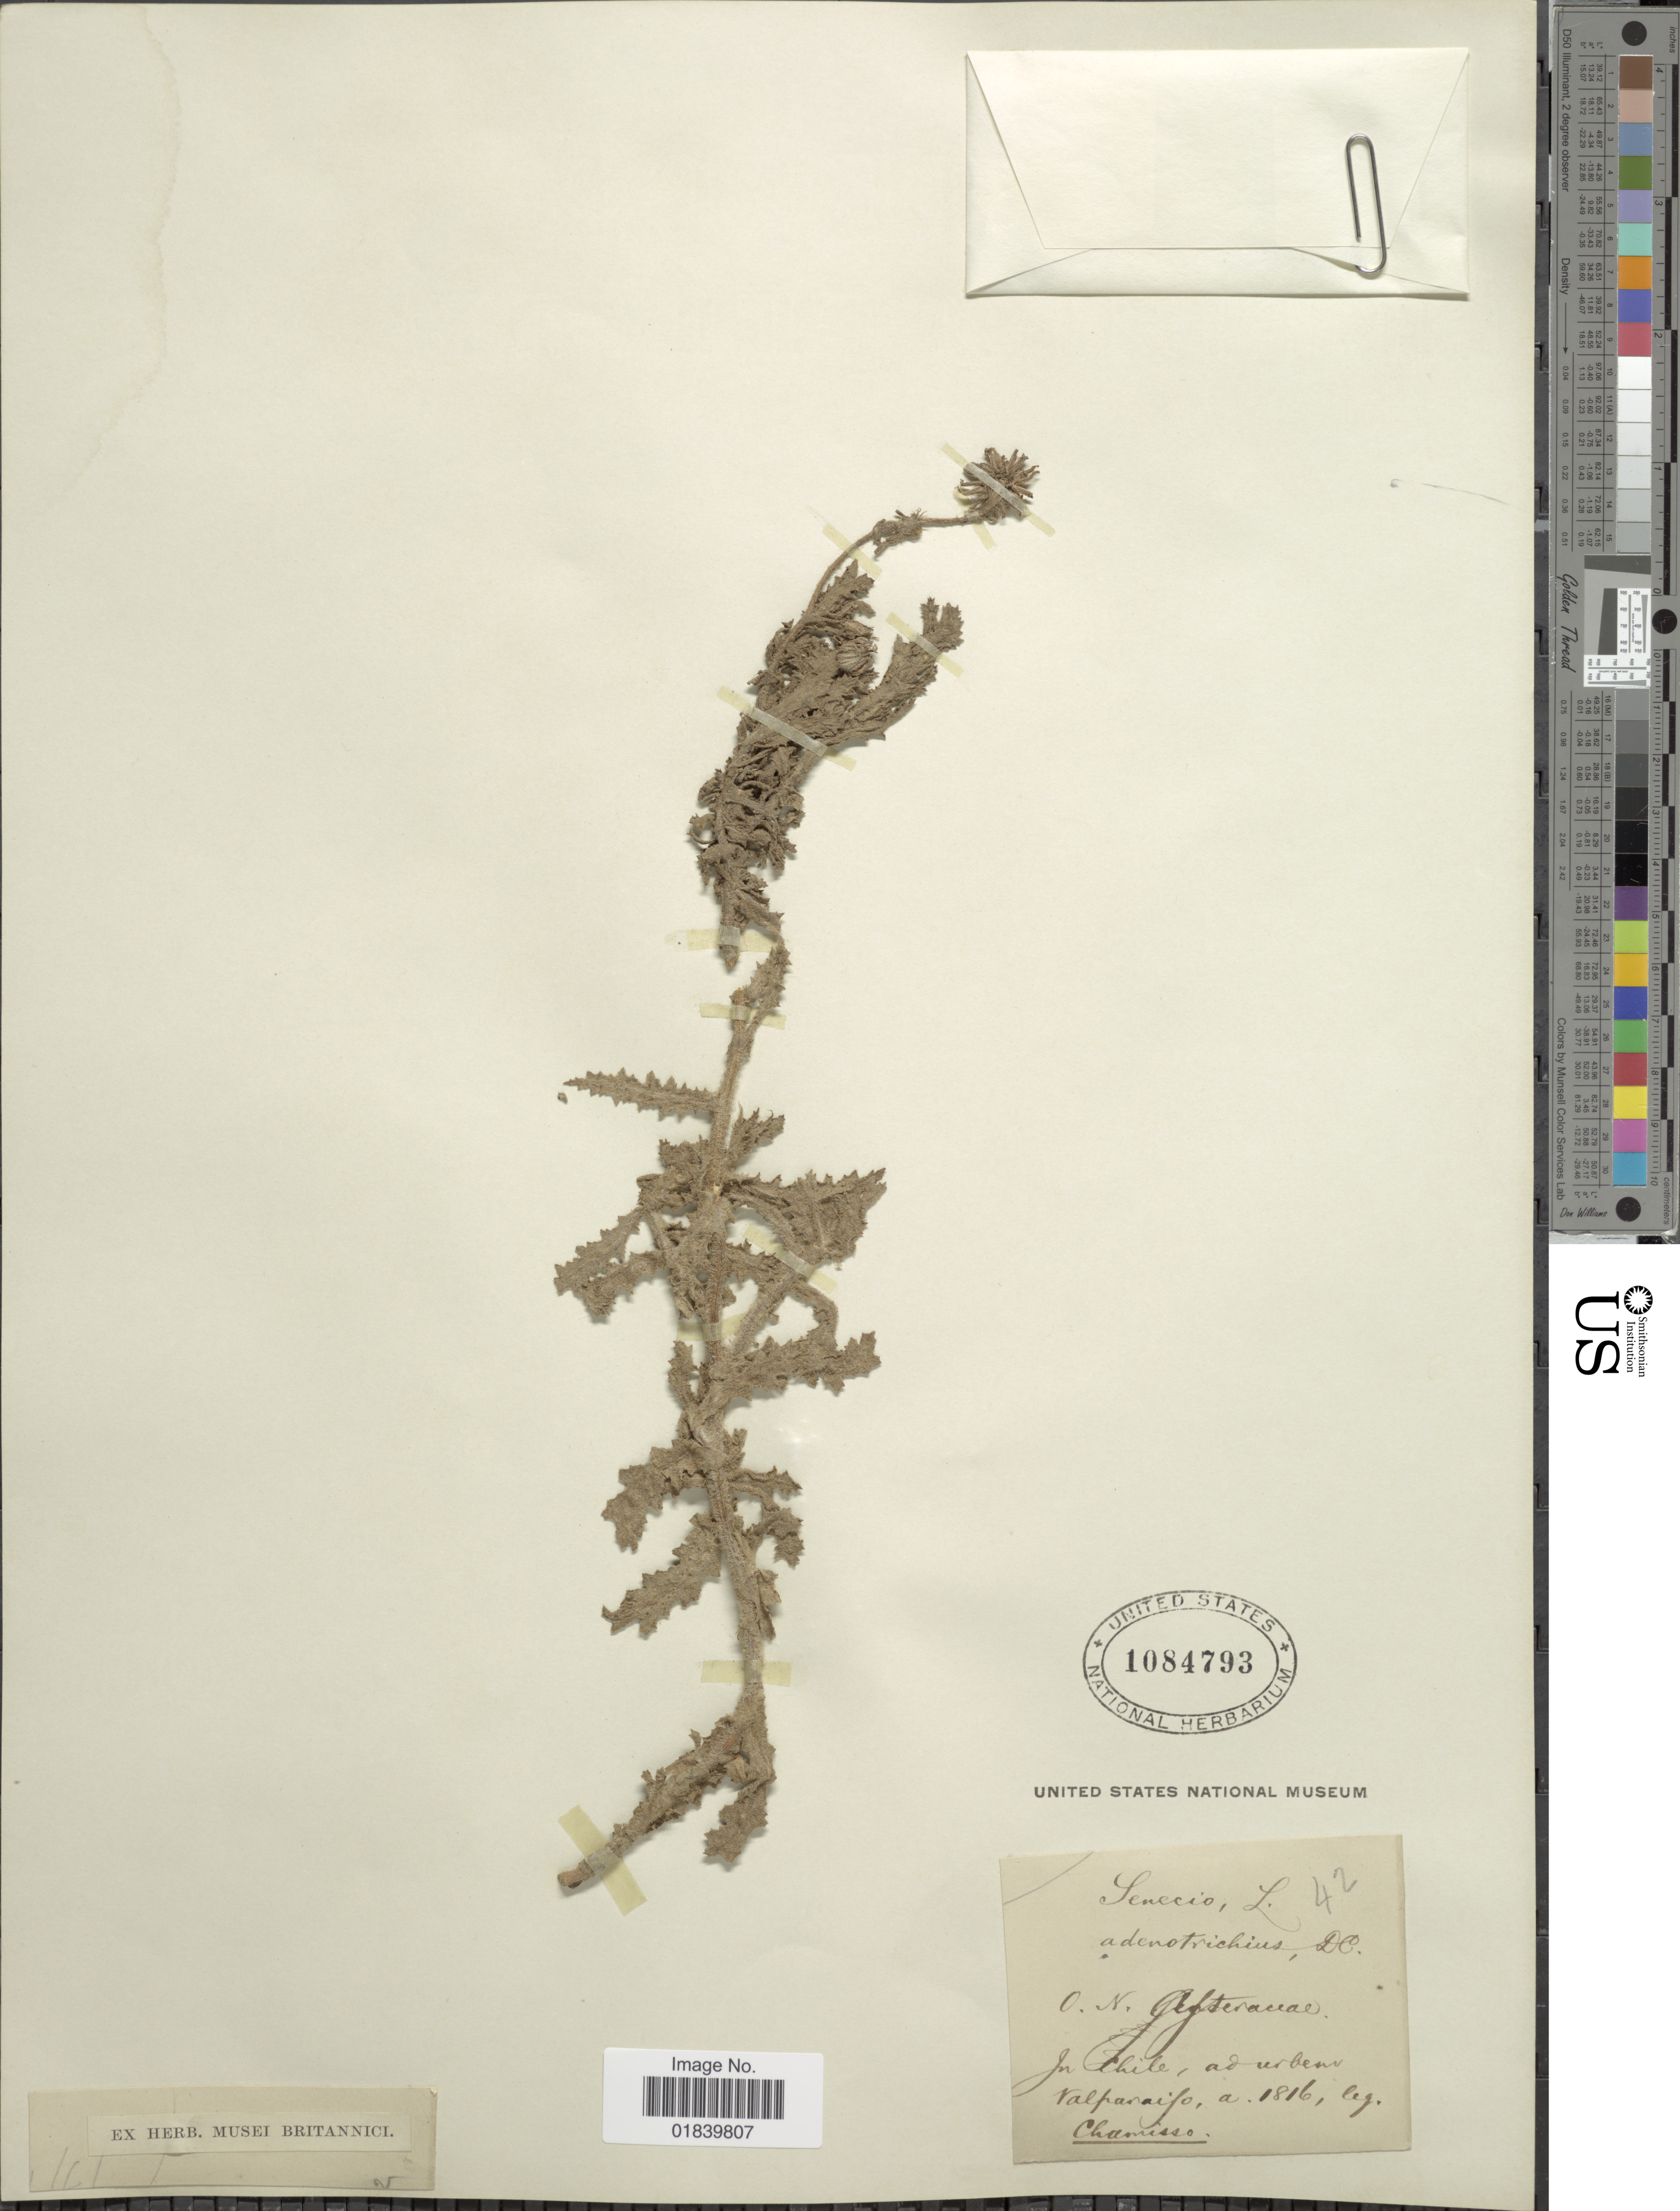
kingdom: Plantae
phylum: Tracheophyta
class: Magnoliopsida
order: Asterales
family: Asteraceae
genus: Senecio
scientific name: Senecio adenotrichius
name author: DC.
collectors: L. K. A. von Chamisso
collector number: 42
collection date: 1816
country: Chile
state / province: Valparaíso (V)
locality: In Chile, ad urbem Valparaiso.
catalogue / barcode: US 1084793